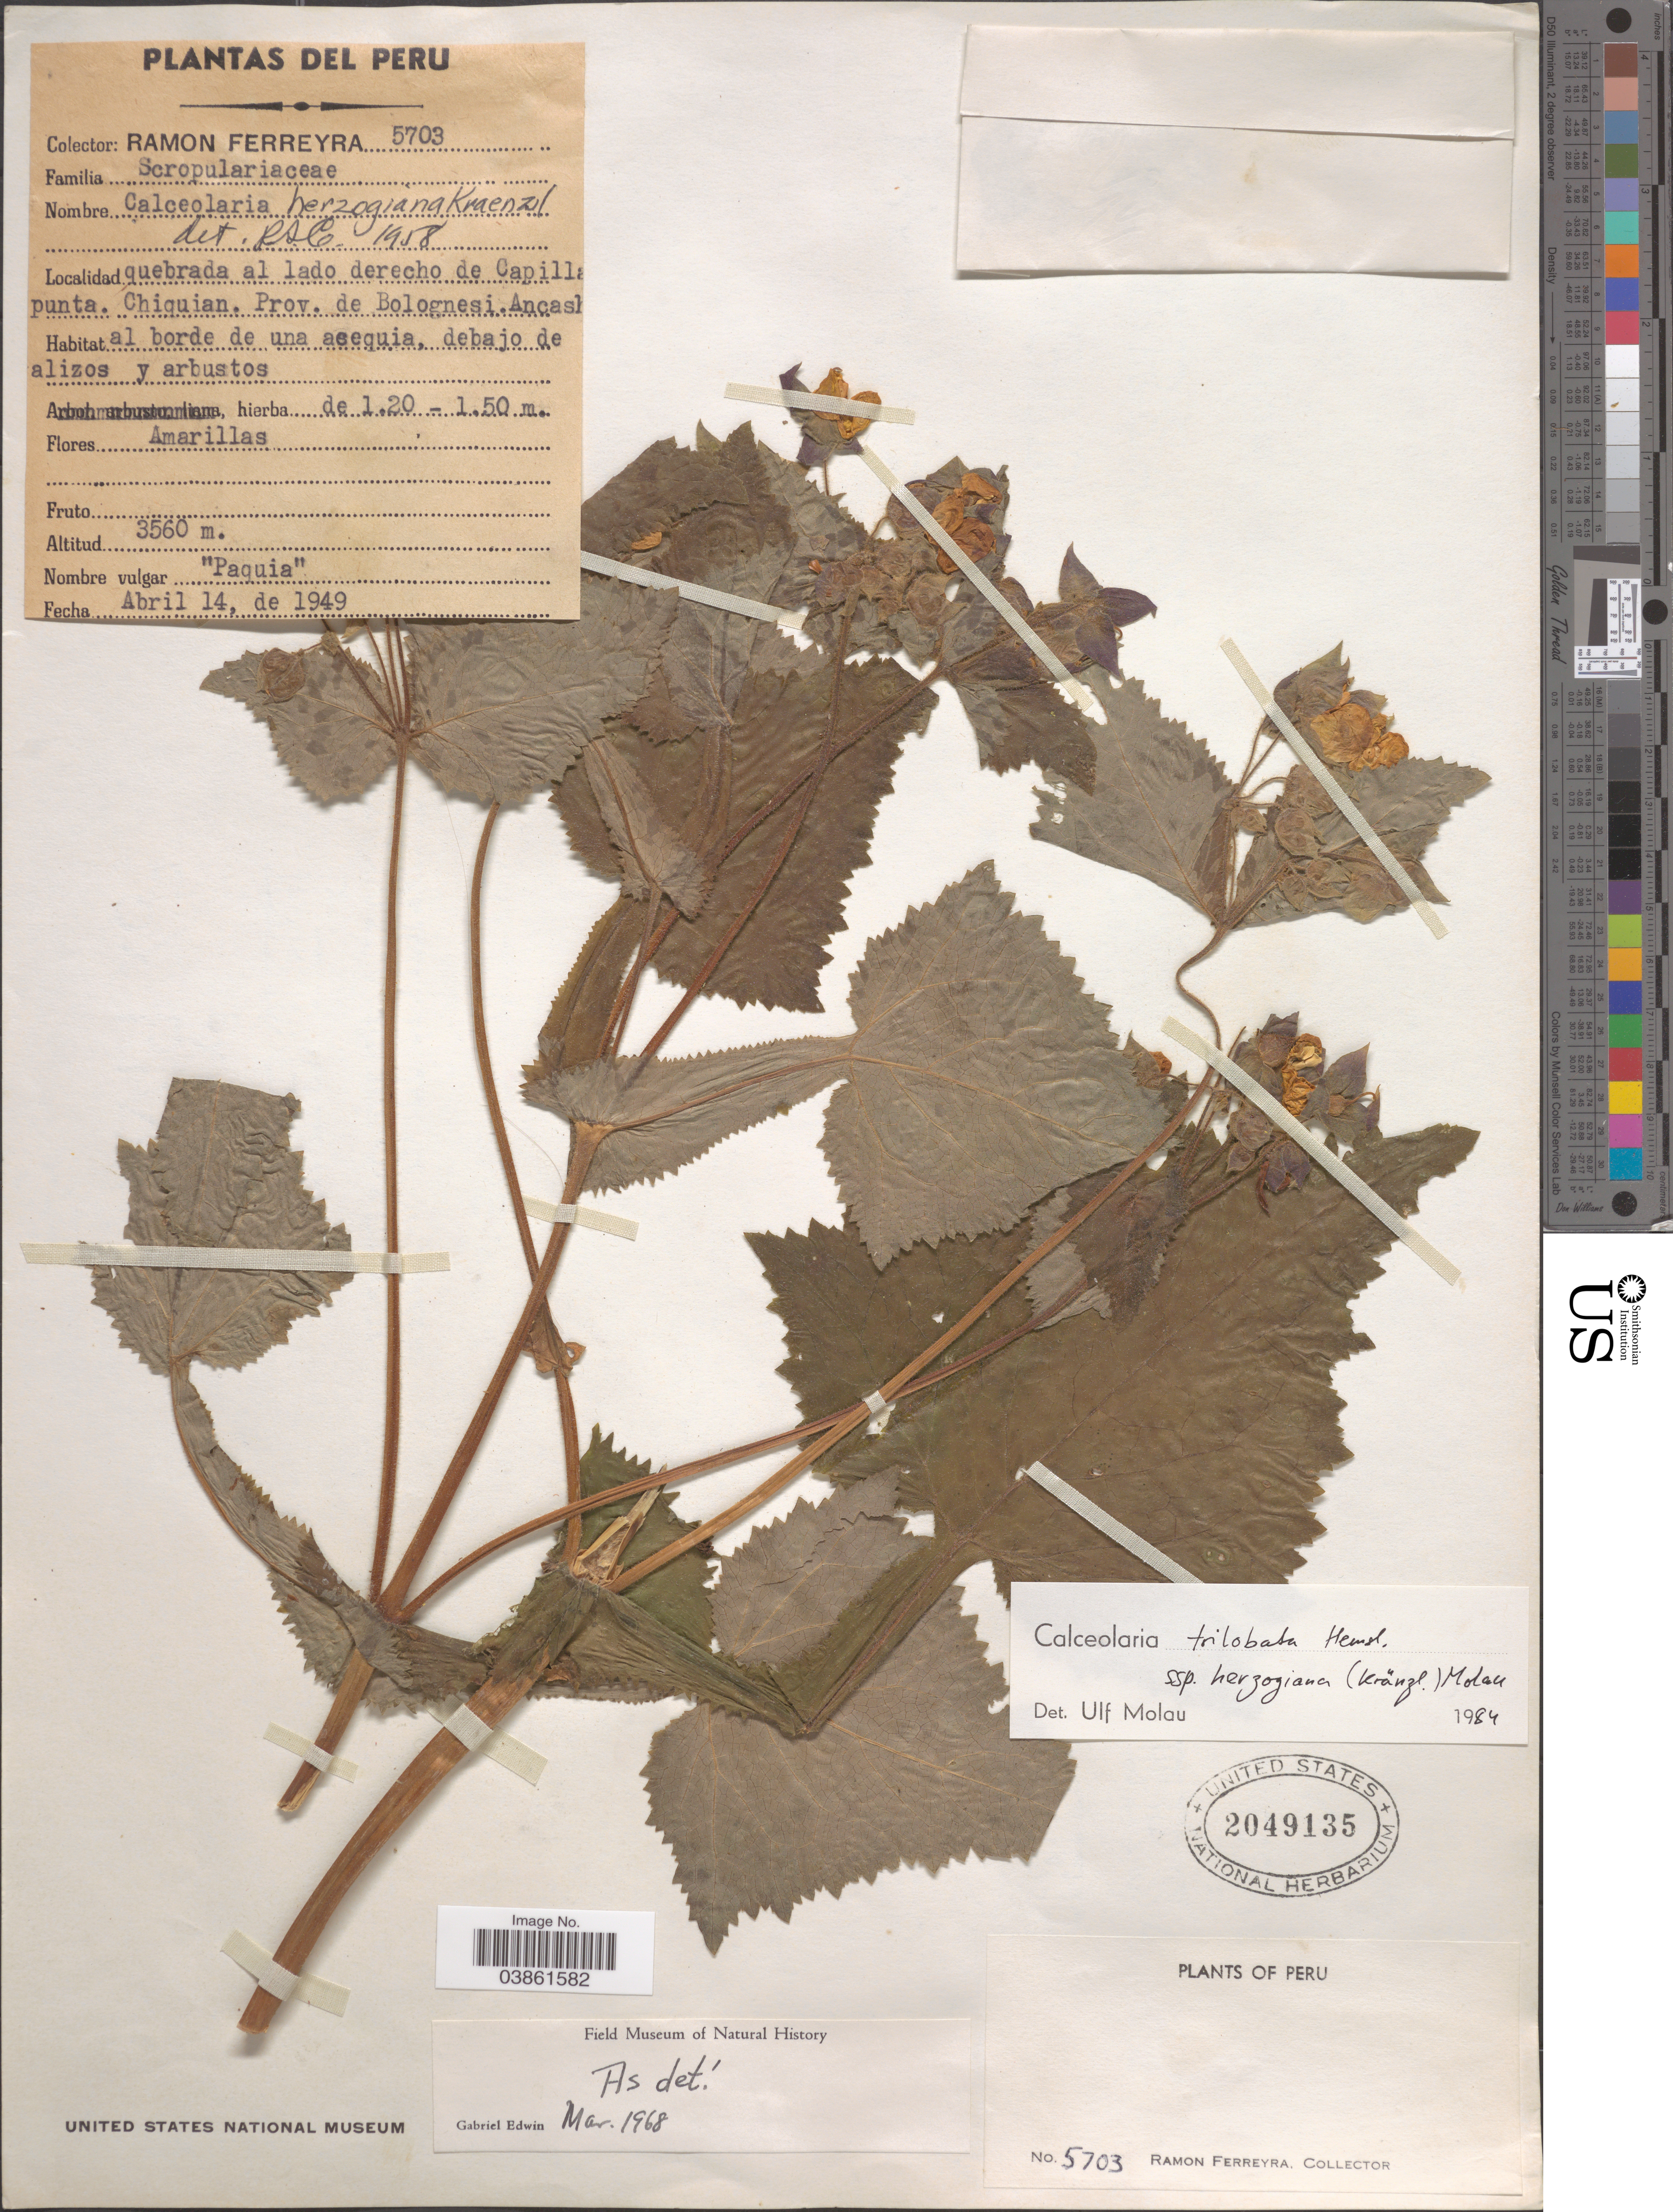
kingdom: Plantae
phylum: Tracheophyta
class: Magnoliopsida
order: Lamiales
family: Calceolariaceae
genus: Calceolaria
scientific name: Calceolaria trilobata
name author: Hemsl.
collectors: R. A. Ferreyra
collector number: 5703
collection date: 1949-04-14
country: Peru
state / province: Ancash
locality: Quebrada al lado derecho de Capillapunta. Prov. de Bolognesi. Ancash.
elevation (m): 3560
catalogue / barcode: US 2049135